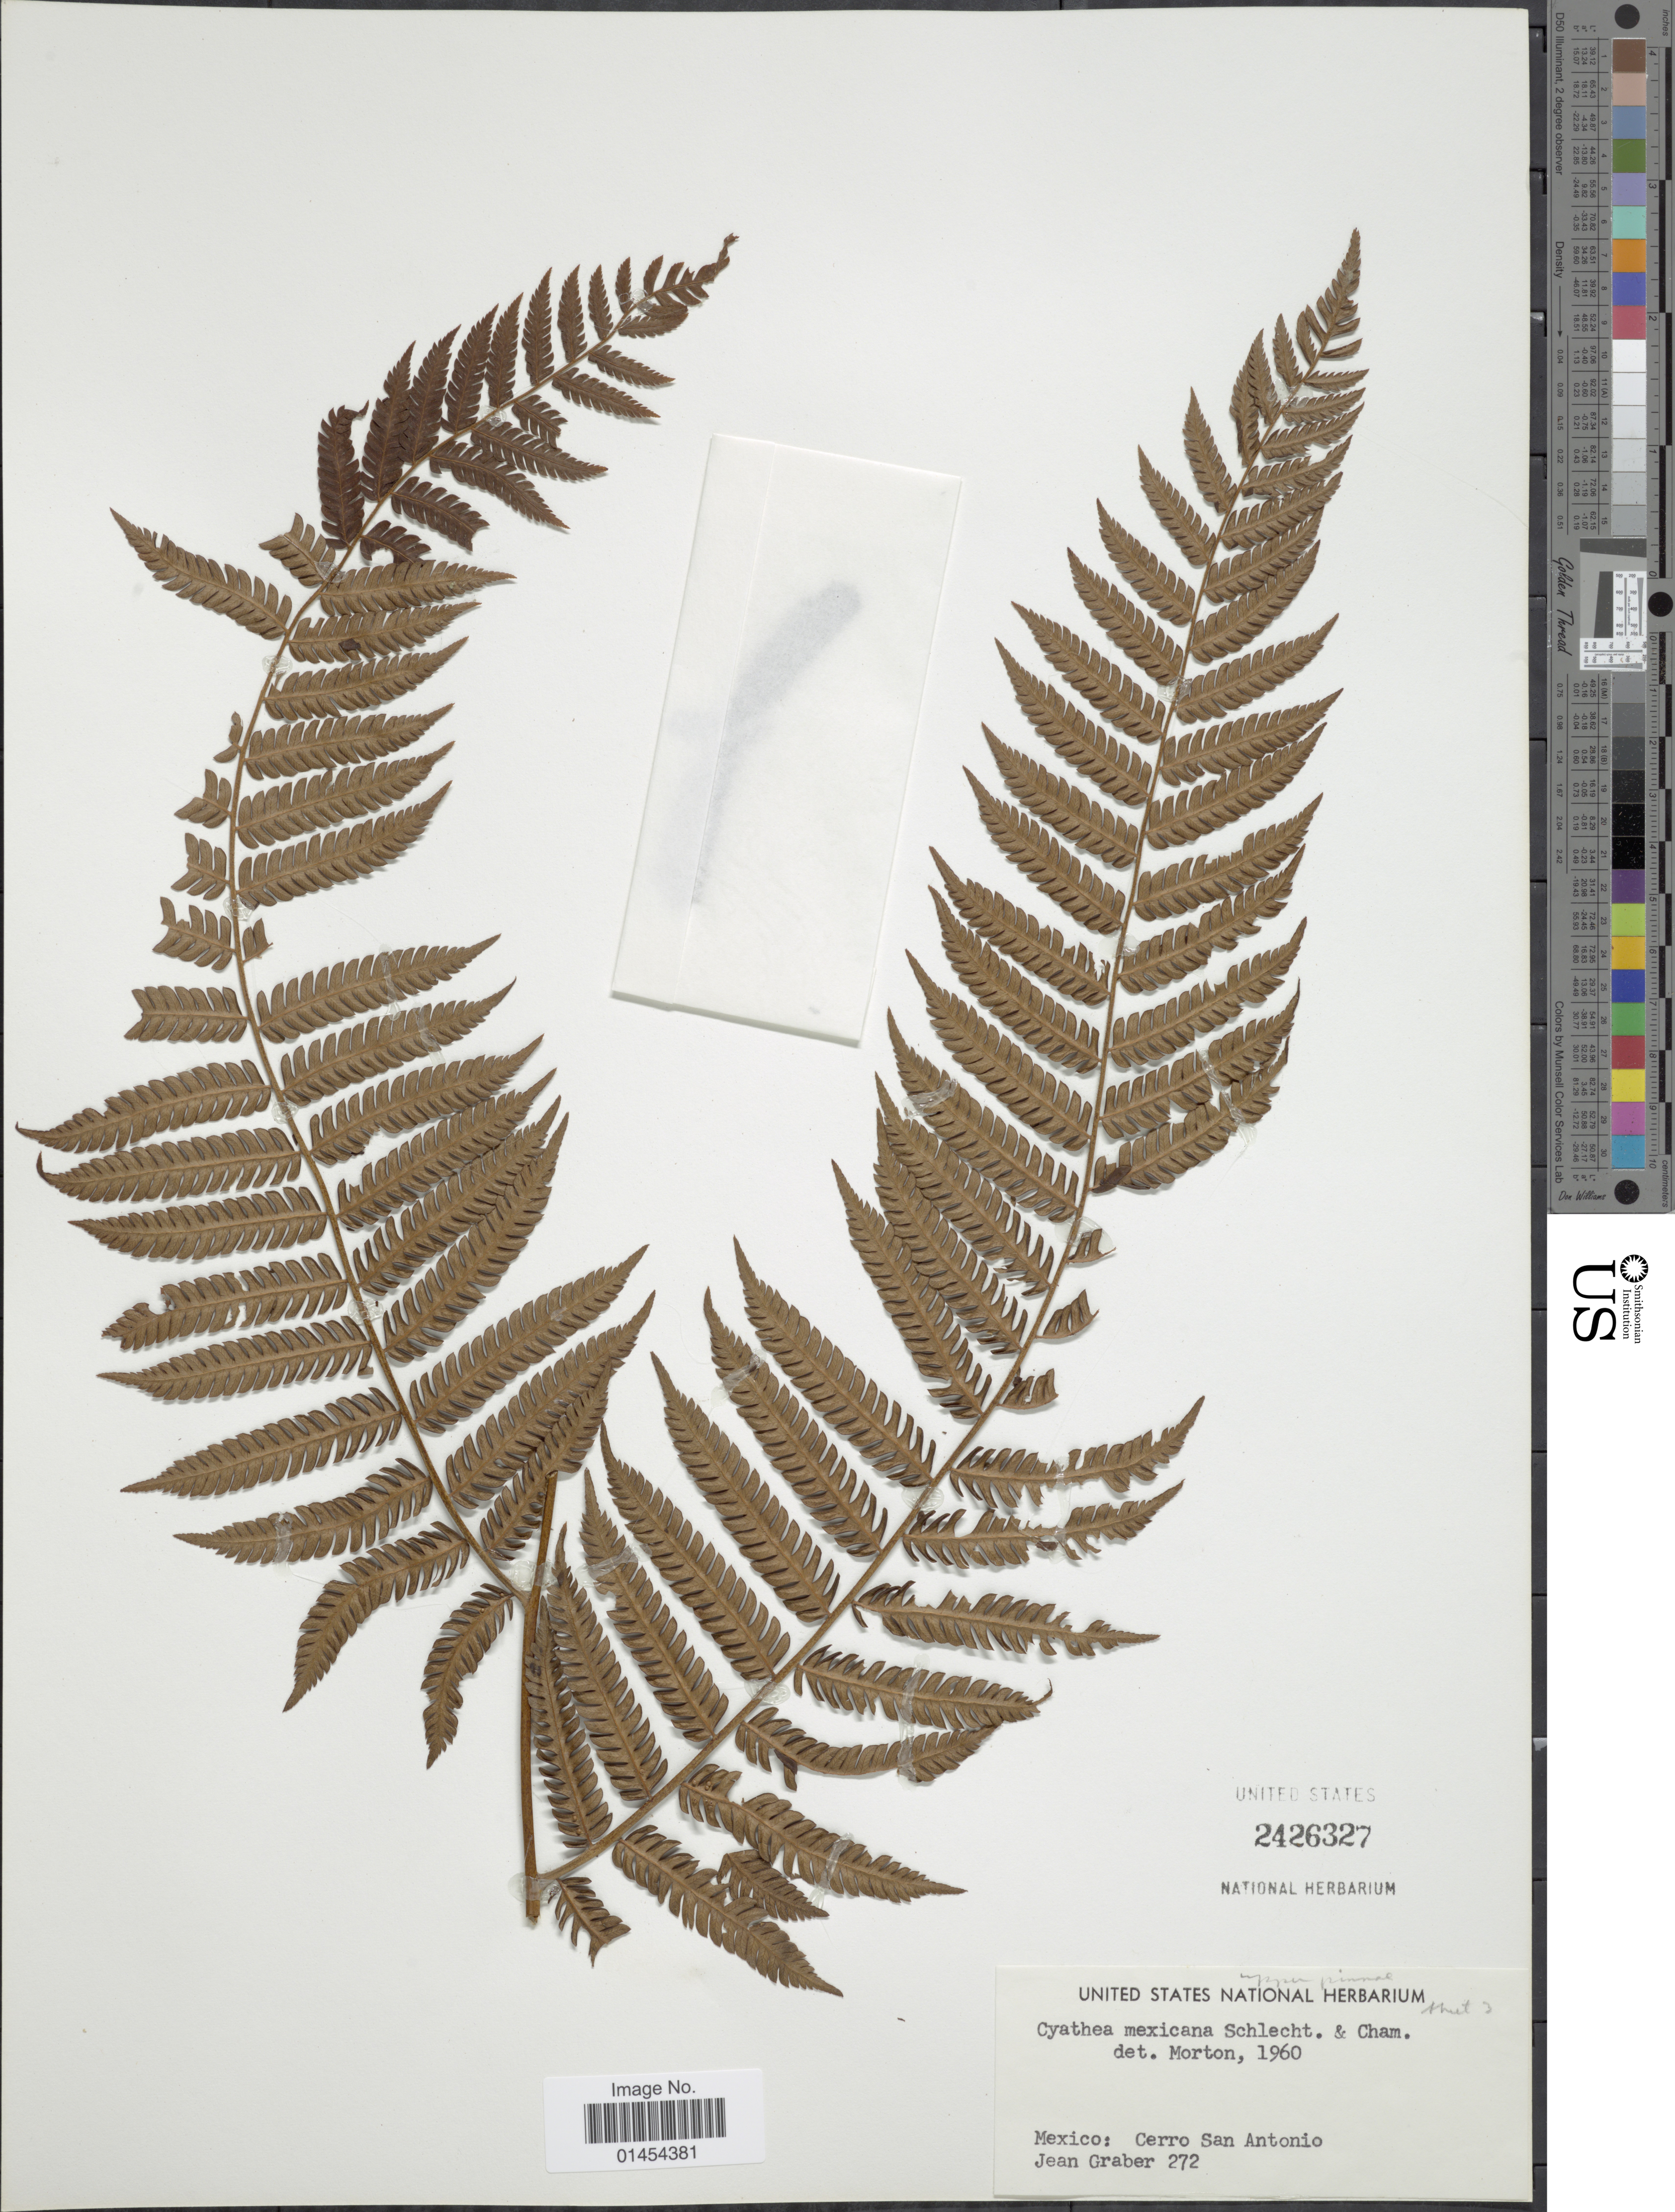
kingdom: Plantae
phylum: Tracheophyta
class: Polypodiopsida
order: Cyatheales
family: Cyatheaceae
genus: Alsophila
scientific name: Alsophila firma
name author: (Baker) D.S. Conant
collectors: J. Graber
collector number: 272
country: Mexico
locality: Cerro San Antonio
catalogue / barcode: US 2426327